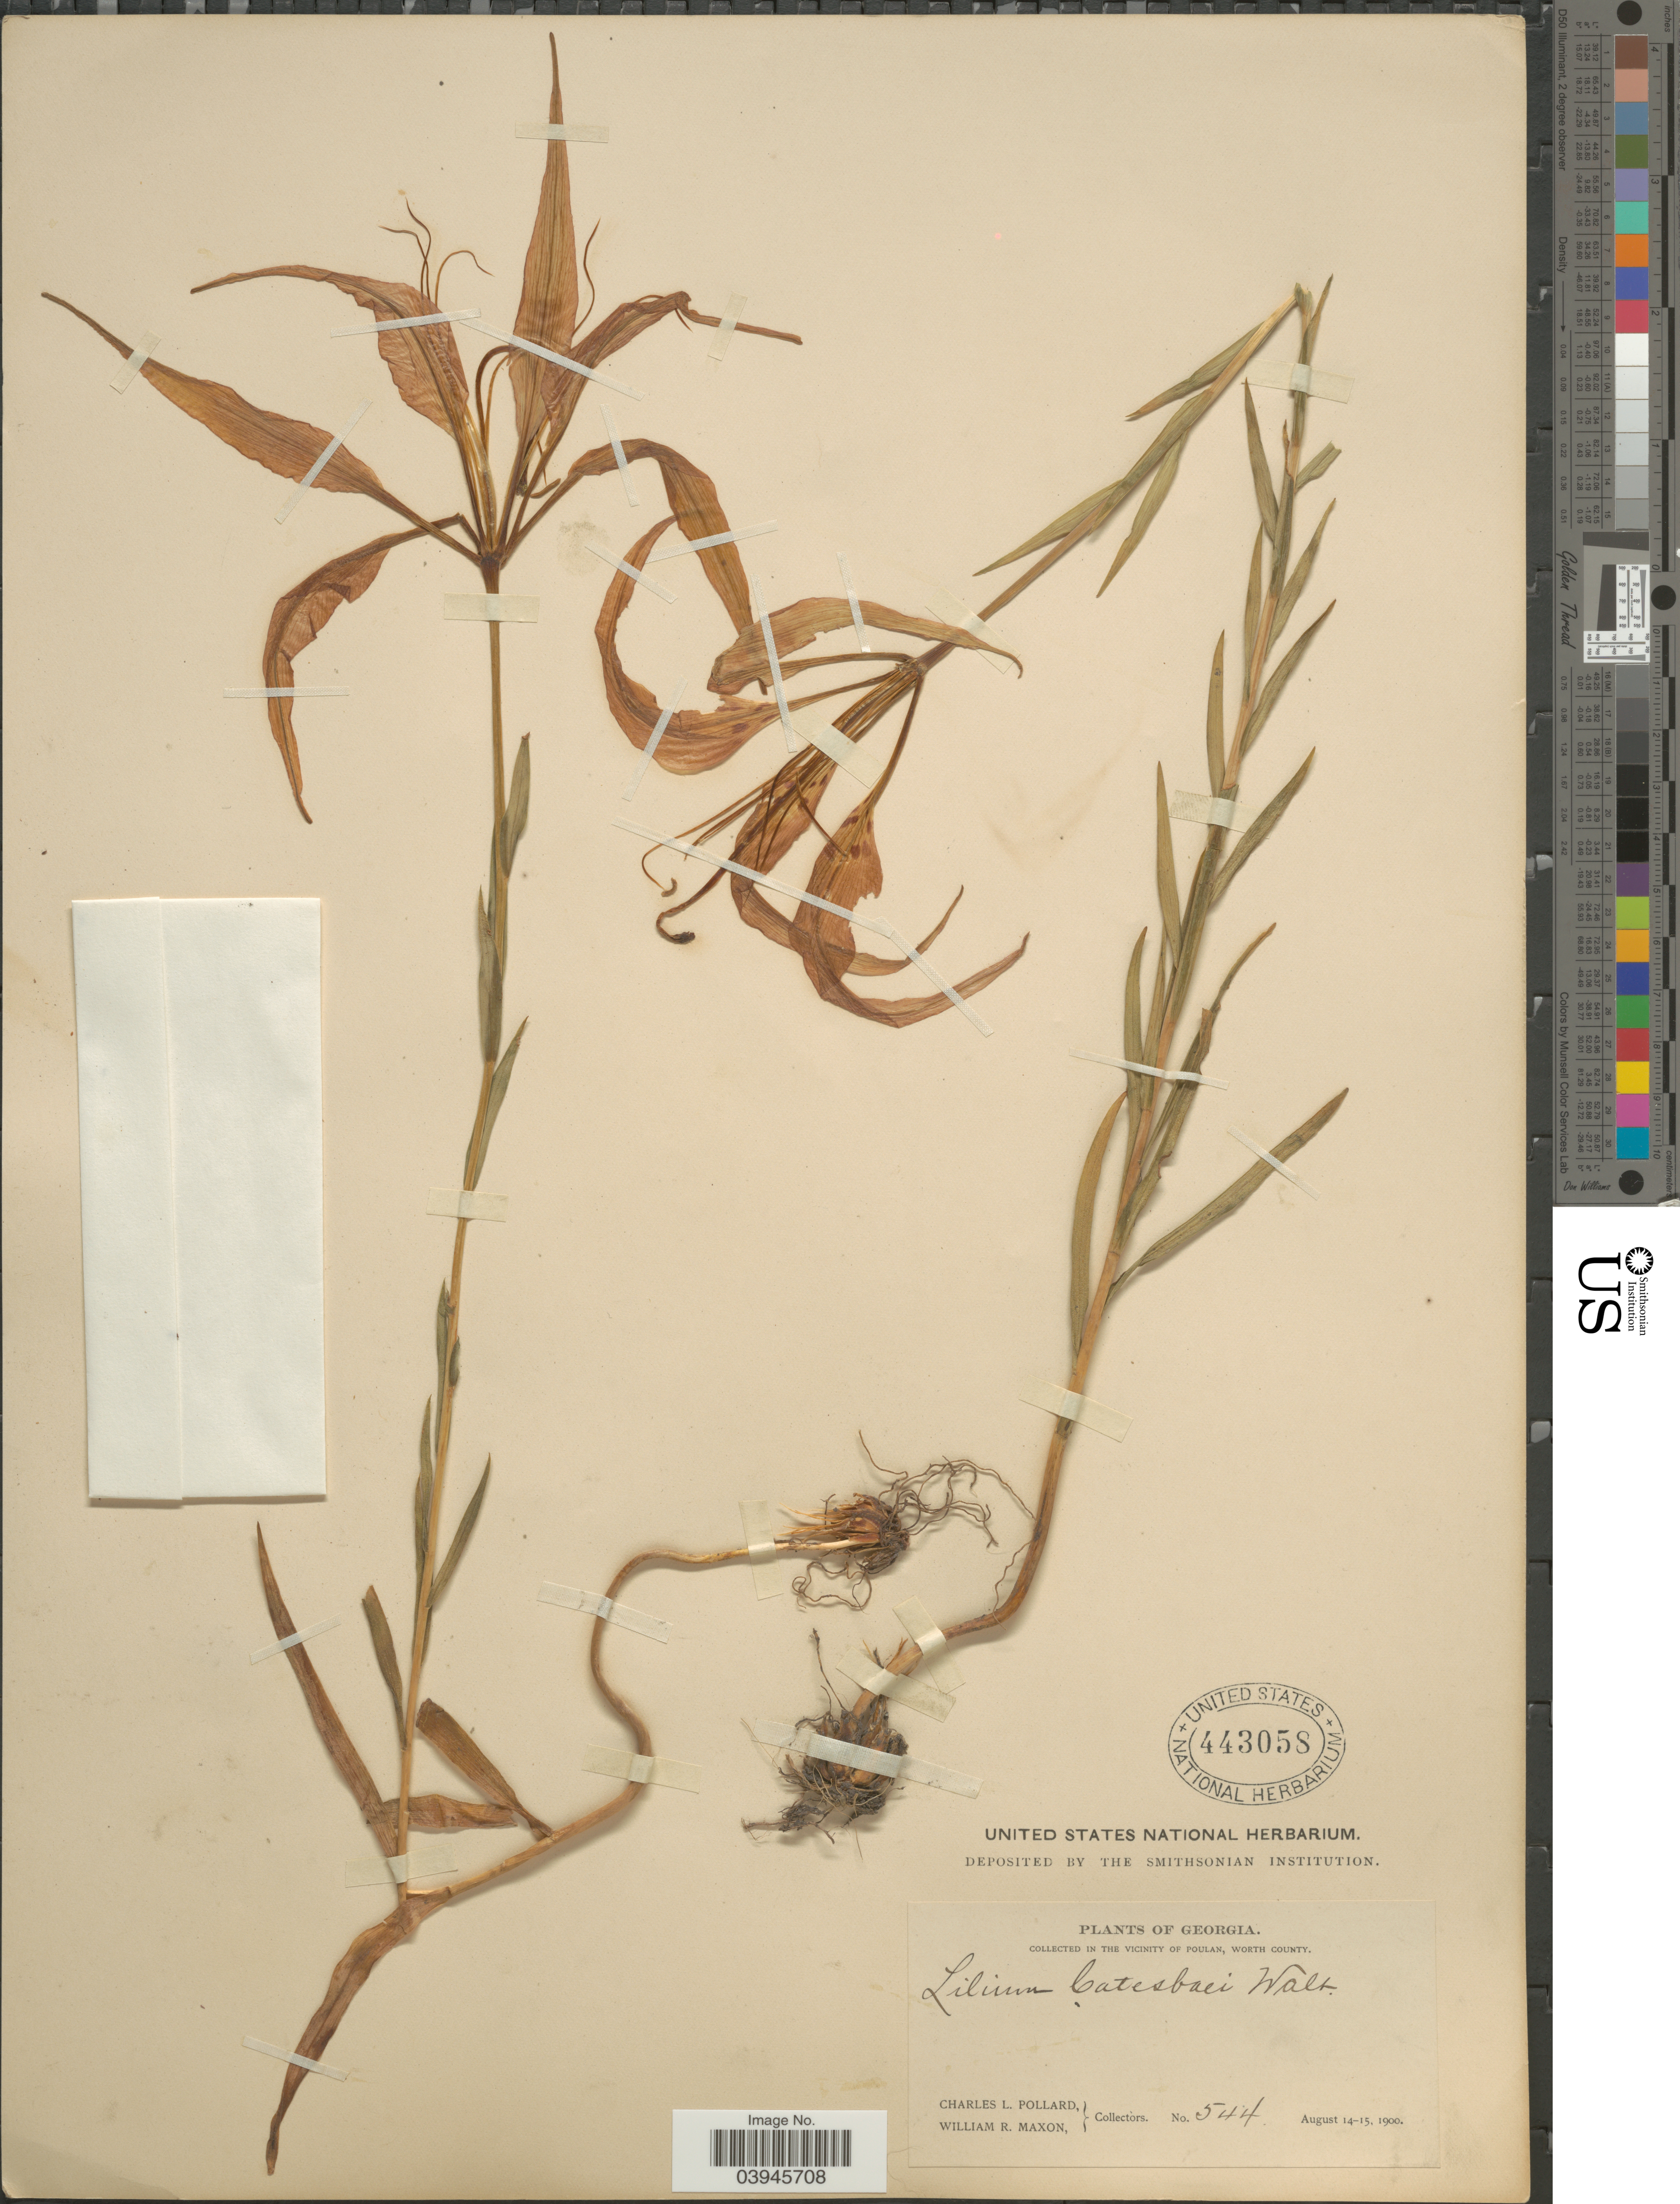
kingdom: Plantae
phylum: Tracheophyta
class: Liliopsida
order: Liliales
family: Liliaceae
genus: Lilium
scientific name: Lilium catesbaei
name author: Walter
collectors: C. L. Pollard & W. R. Maxon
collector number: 544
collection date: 1900-08-14/1900-08-15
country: United States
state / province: Georgia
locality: In the vicinity of Poulan, Worth County.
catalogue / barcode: US 443058